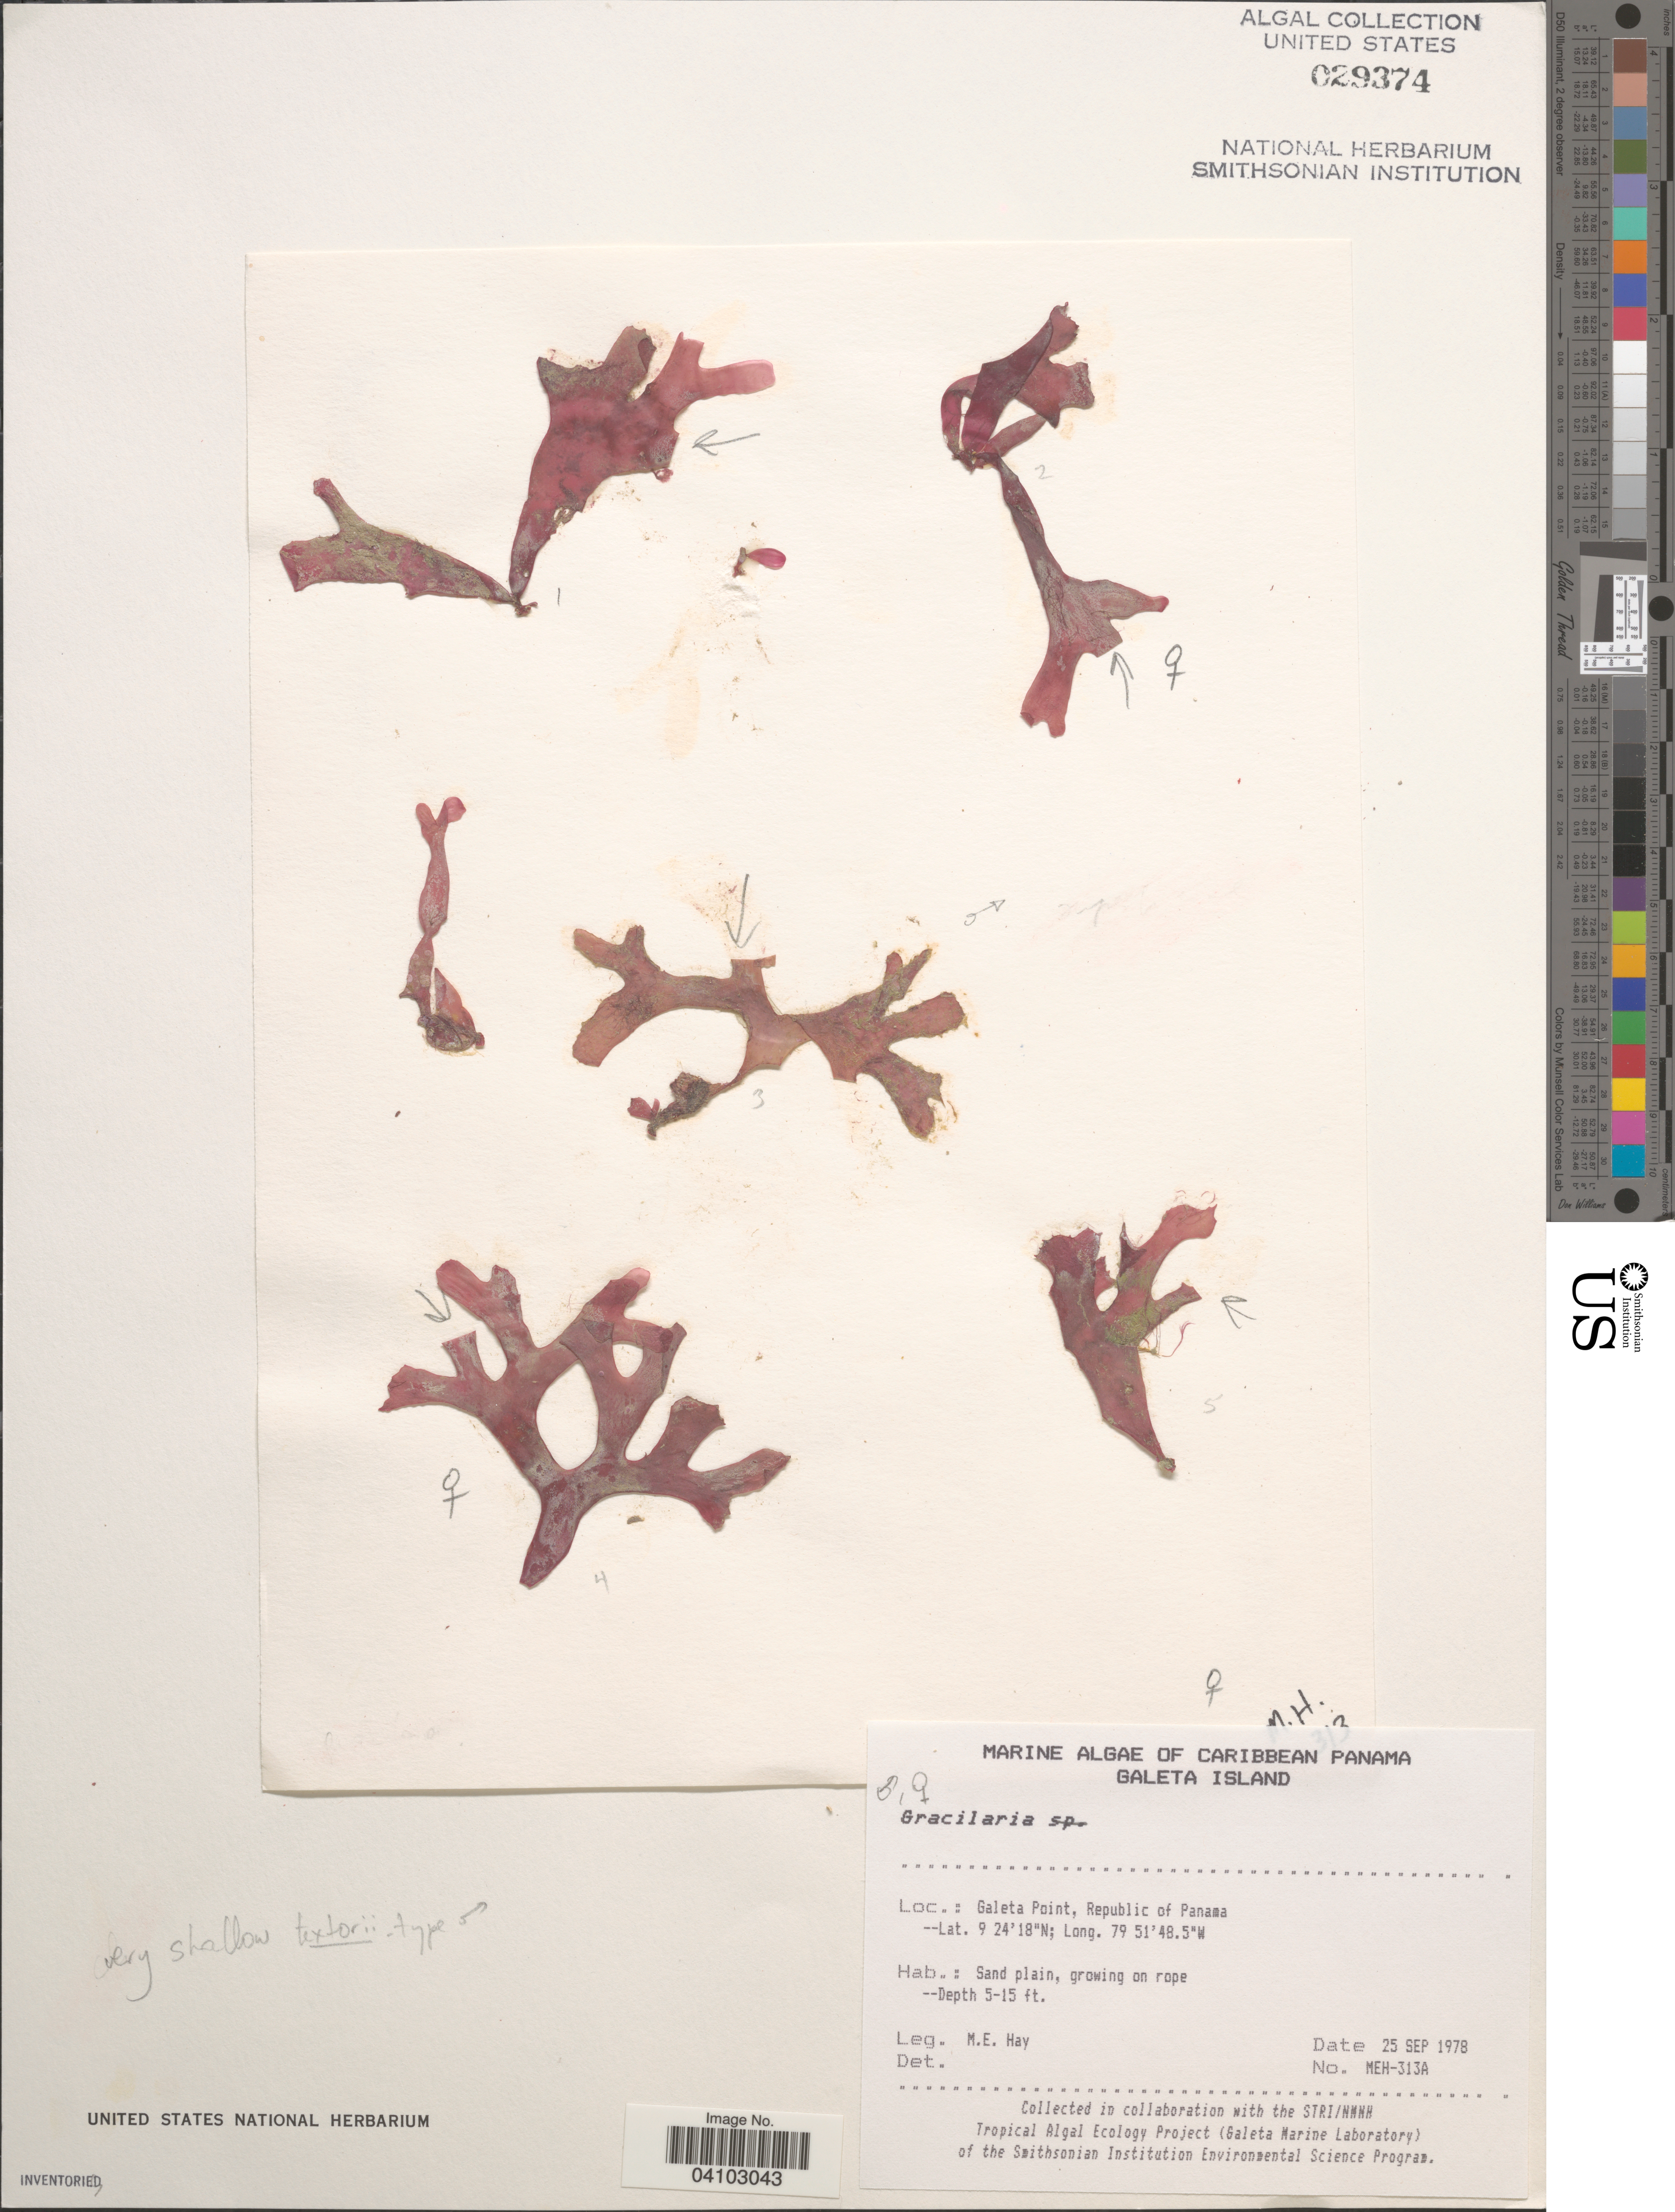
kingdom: Plantae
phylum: Rhodophyta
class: Florideophyceae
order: Gracilariales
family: Gracilariaceae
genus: Gracilaria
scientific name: Gracilaria sp.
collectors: M. E. Hay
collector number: MEH-31A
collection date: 1978-09-25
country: Panama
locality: Caribbean Panama. Galeta Island. Galeta Point, Republic of Panama.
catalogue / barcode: US 29374